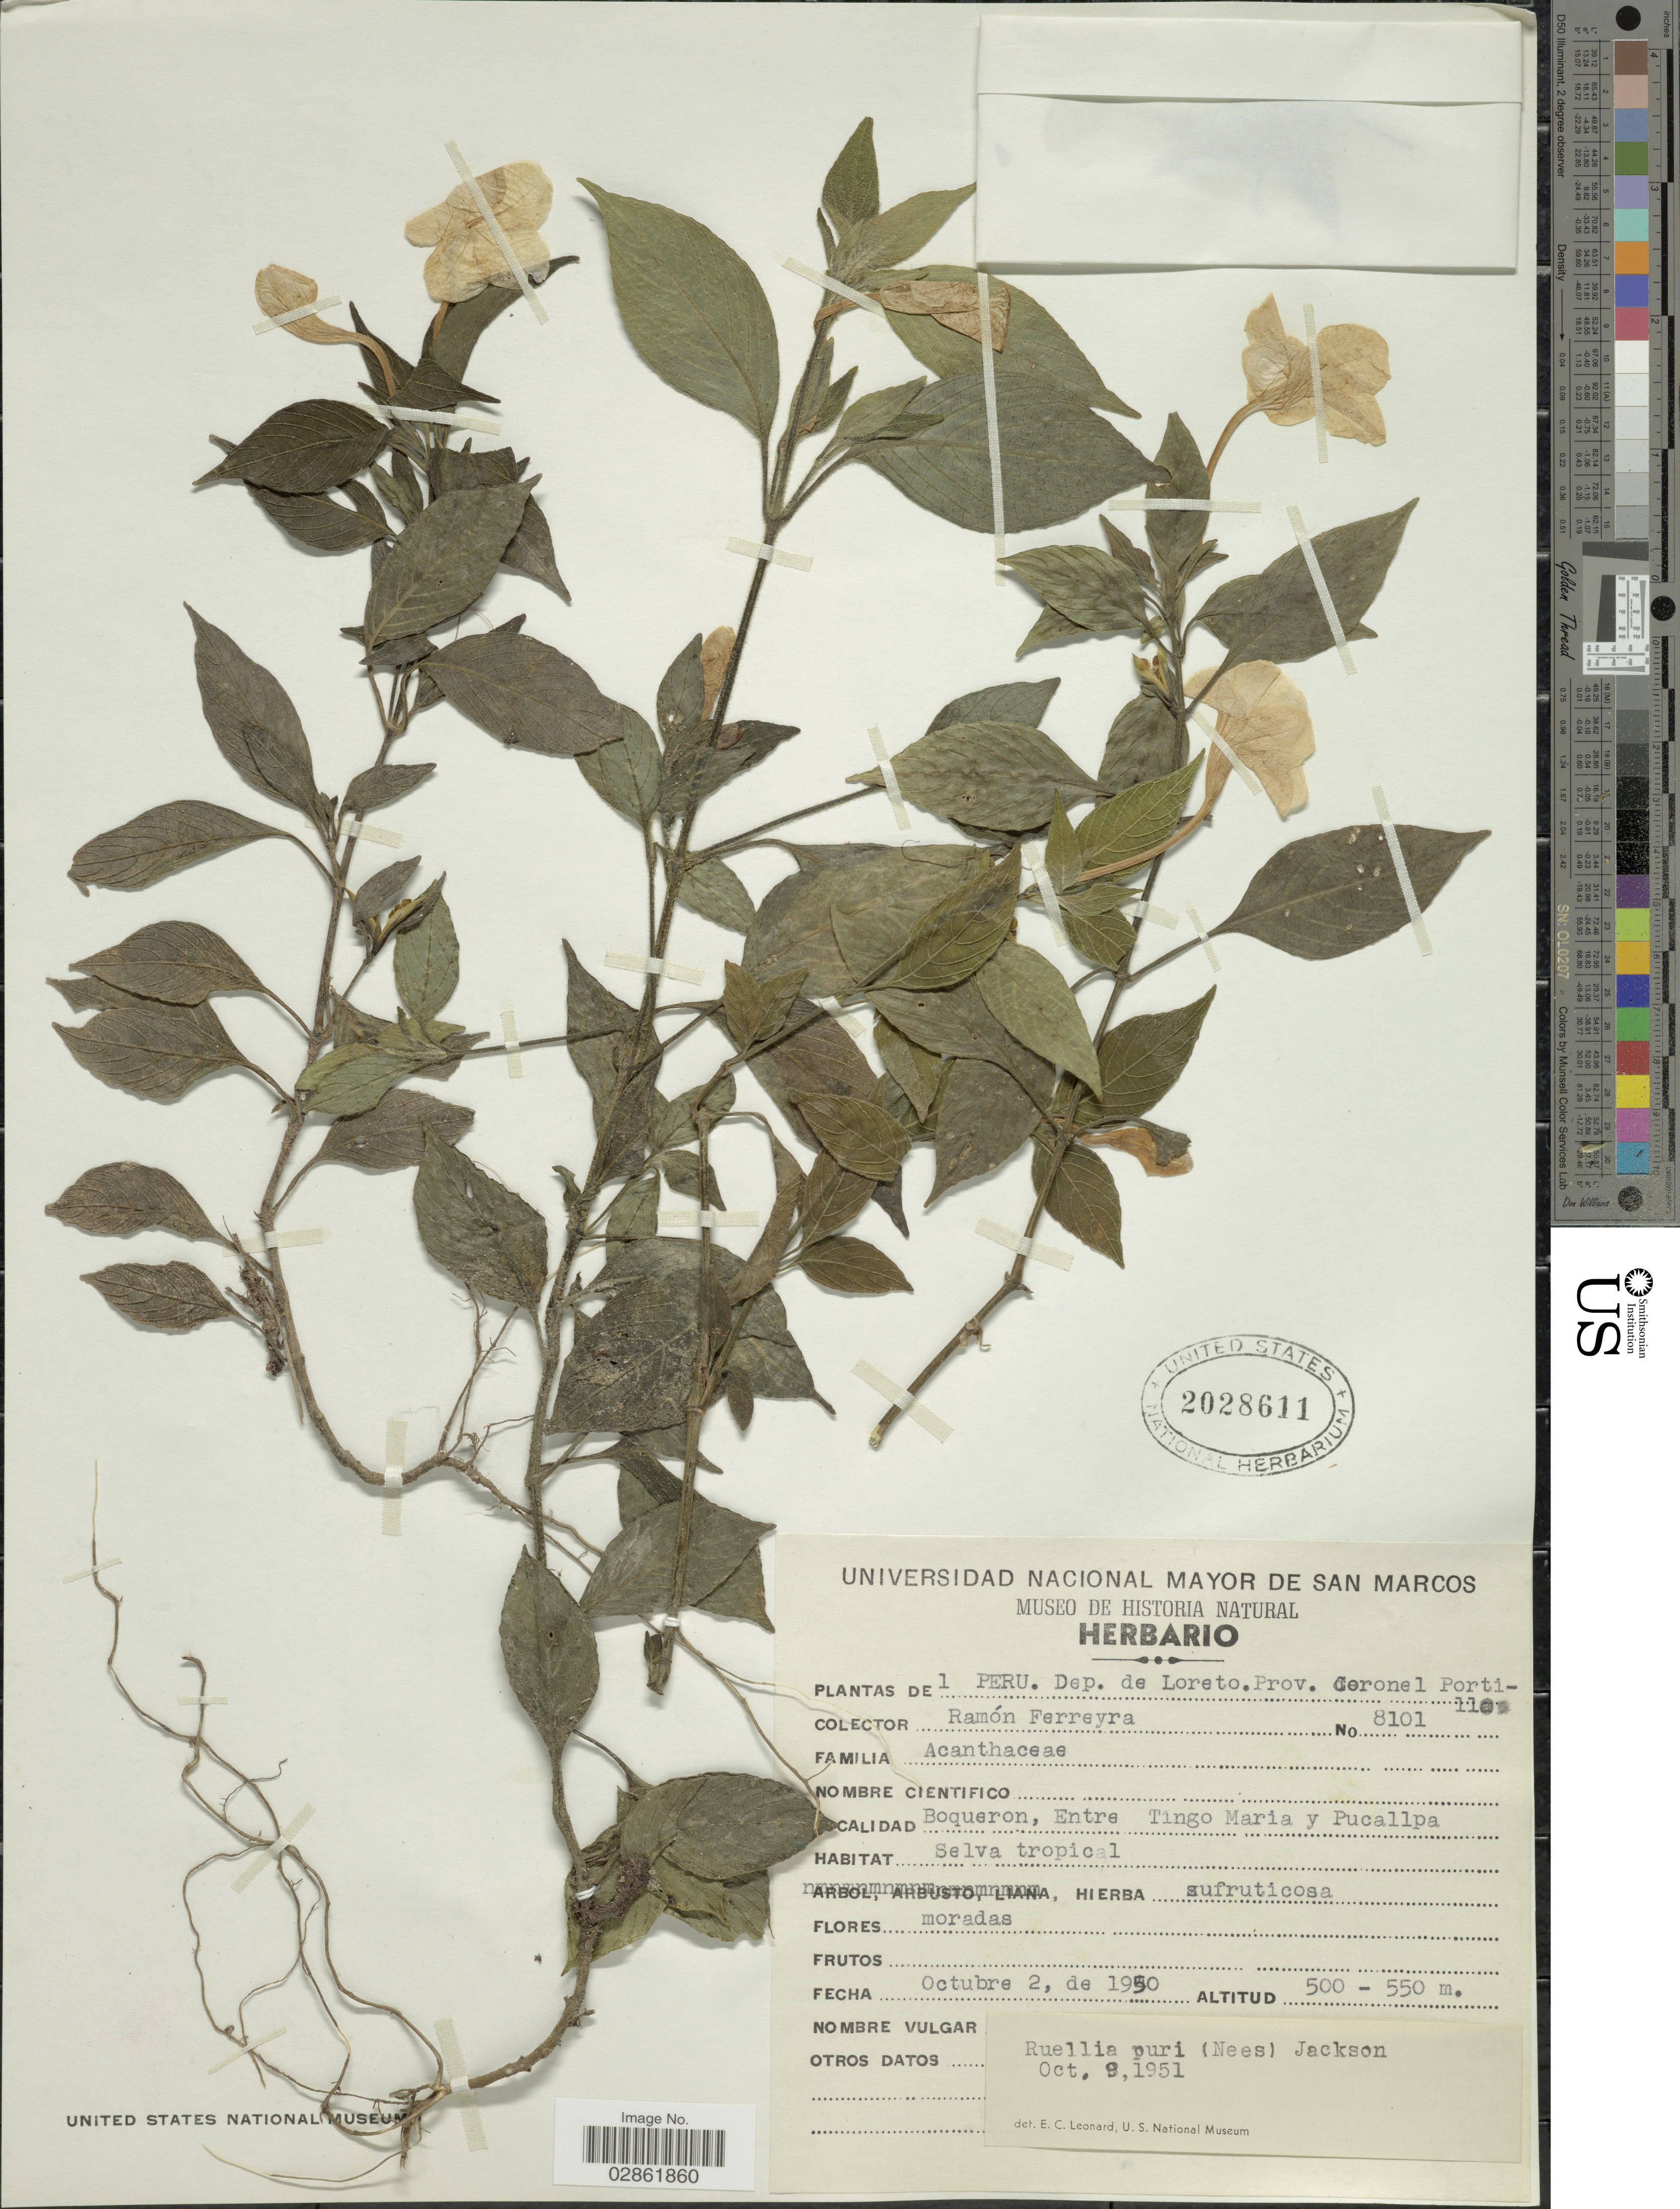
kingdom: Plantae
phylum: Tracheophyta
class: Magnoliopsida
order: Lamiales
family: Acanthaceae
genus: Ruellia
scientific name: Ruellia puri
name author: Mart. ex Nees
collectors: R. A. Ferreyra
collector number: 8101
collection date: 1950-10-02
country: Peru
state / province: Loreto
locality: Dept. de Loreto. Prov. Ceronel Portillos, Boqueron, Entre Tingo Maria y Pucallpa.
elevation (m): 500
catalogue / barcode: US 2028611